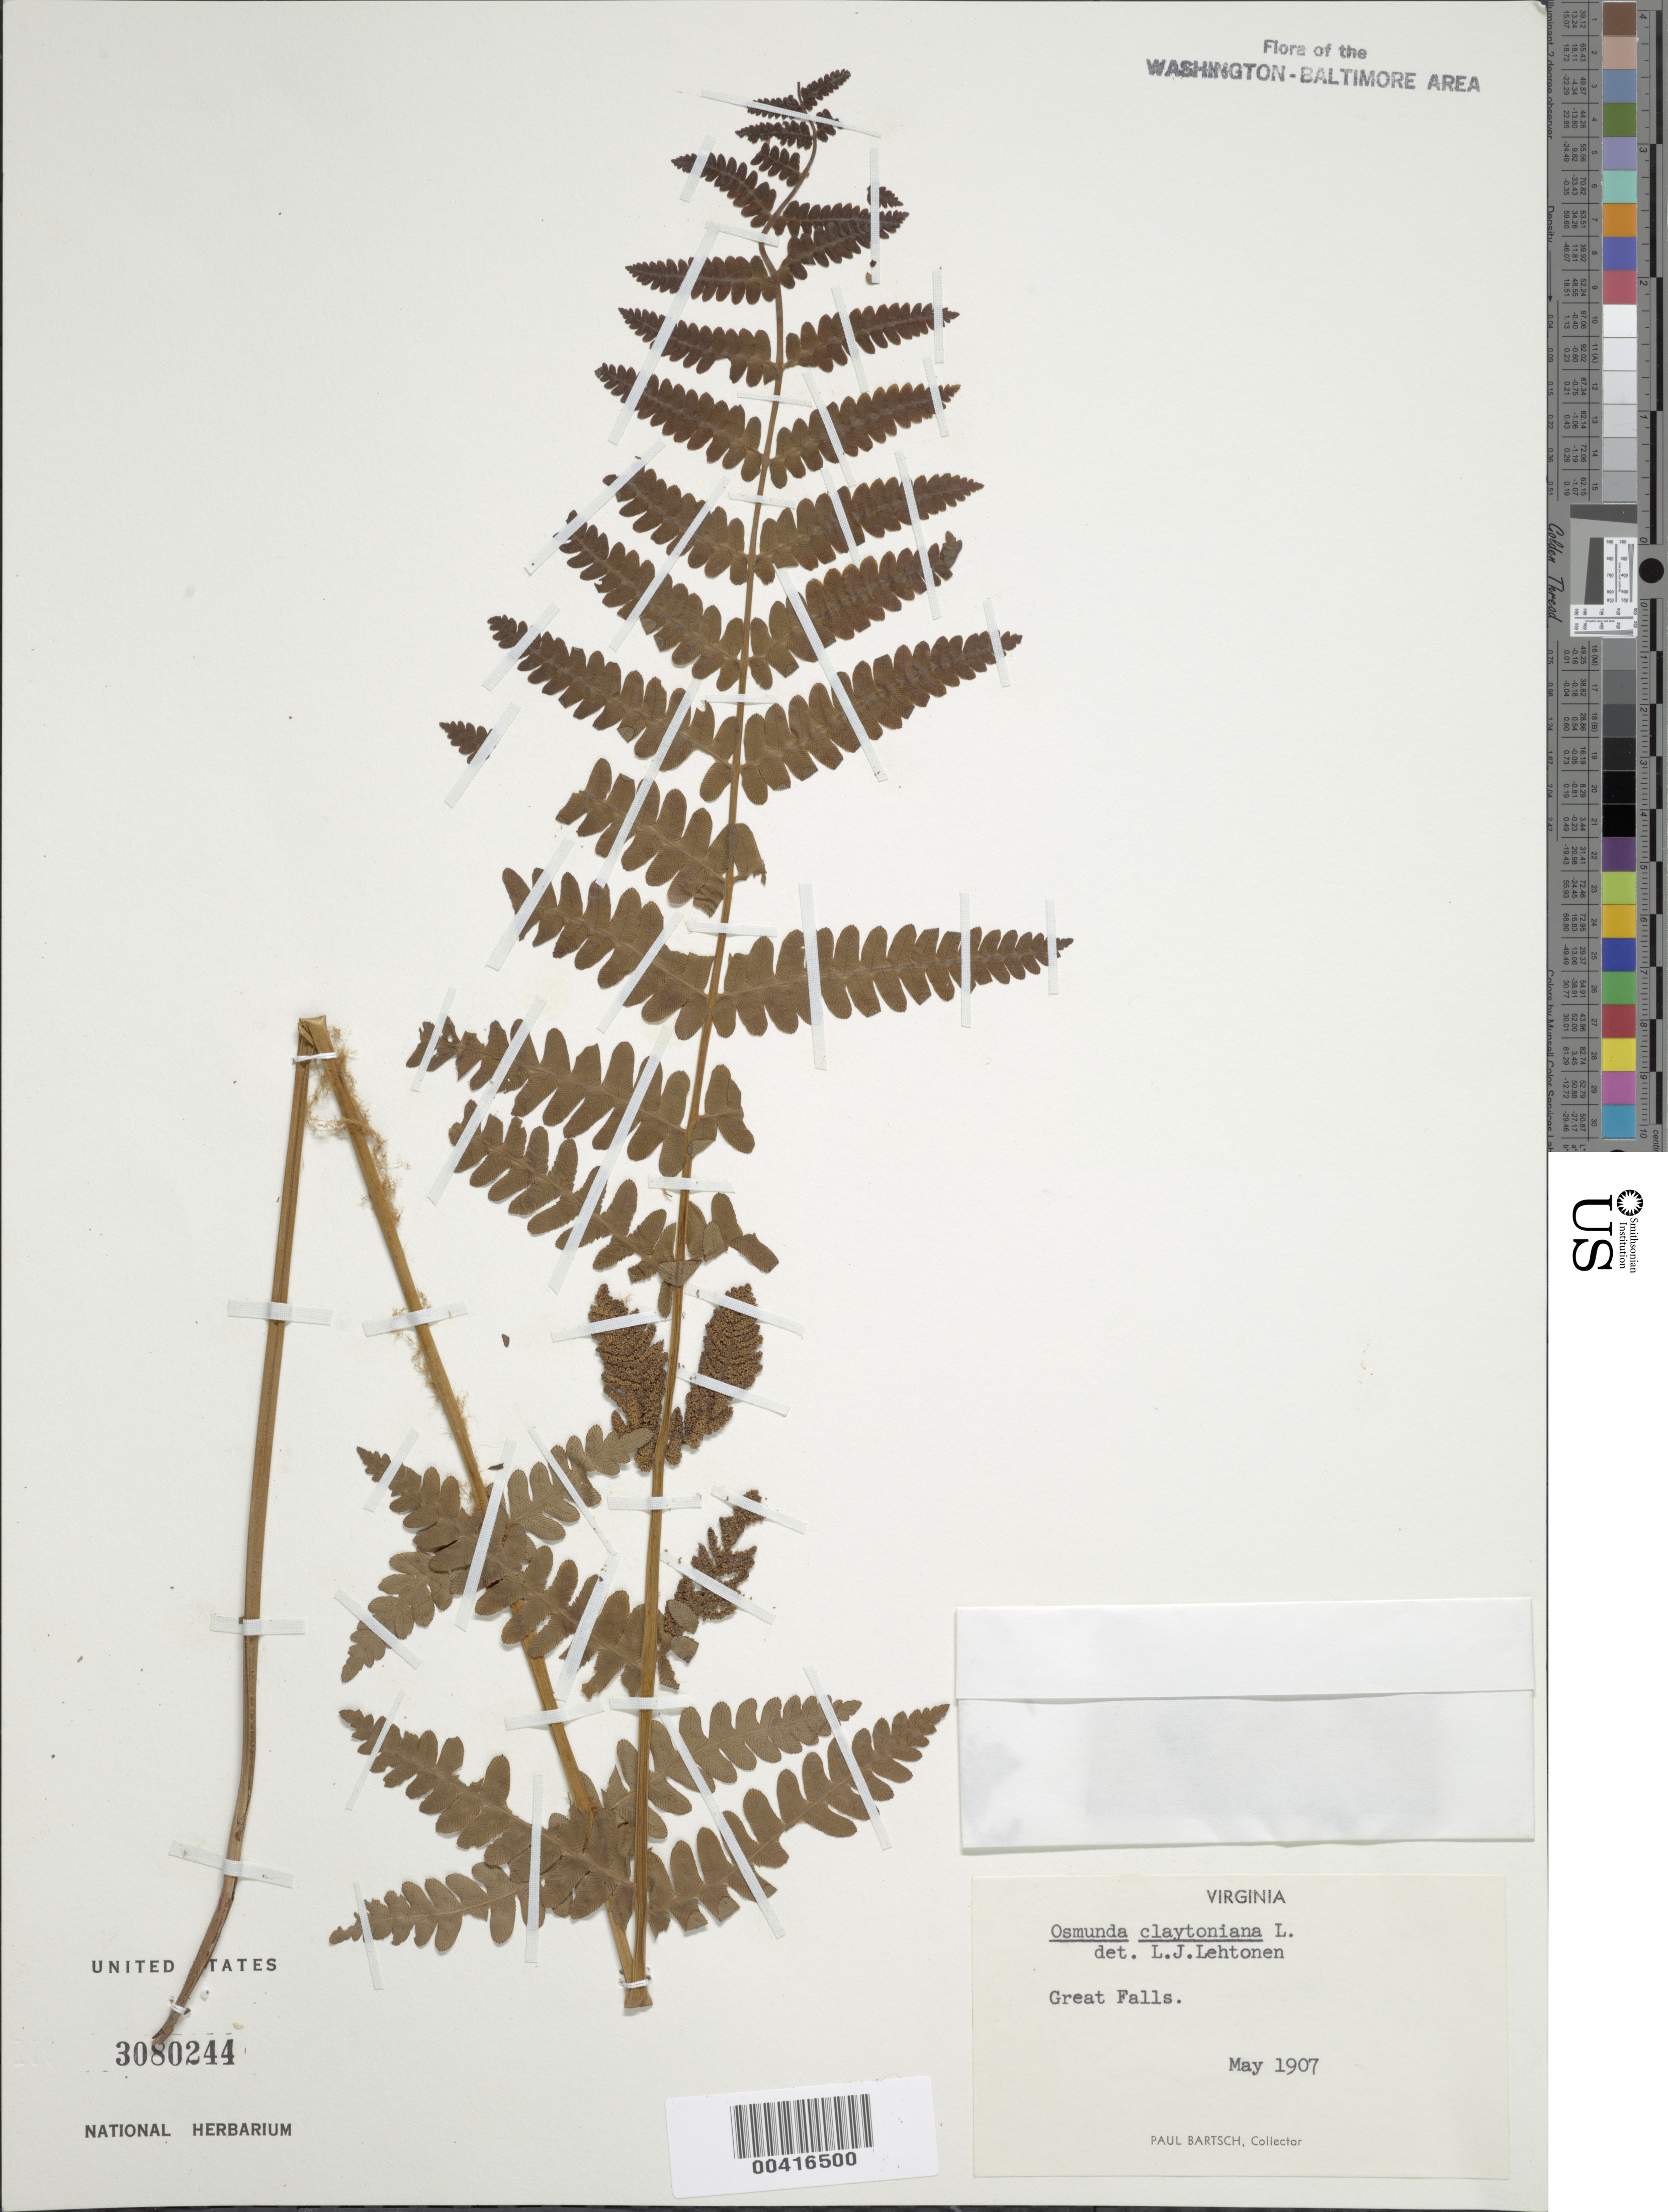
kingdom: Plantae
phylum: Tracheophyta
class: Polypodiopsida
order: Osmundales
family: Osmundaceae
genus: Osmunda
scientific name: Osmunda claytoniana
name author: (L.) Tagawa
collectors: P. Bartsch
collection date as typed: May 1907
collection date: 1907-05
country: United States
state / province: Virginia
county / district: Fairfax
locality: Great Falls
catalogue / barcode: US 3080244